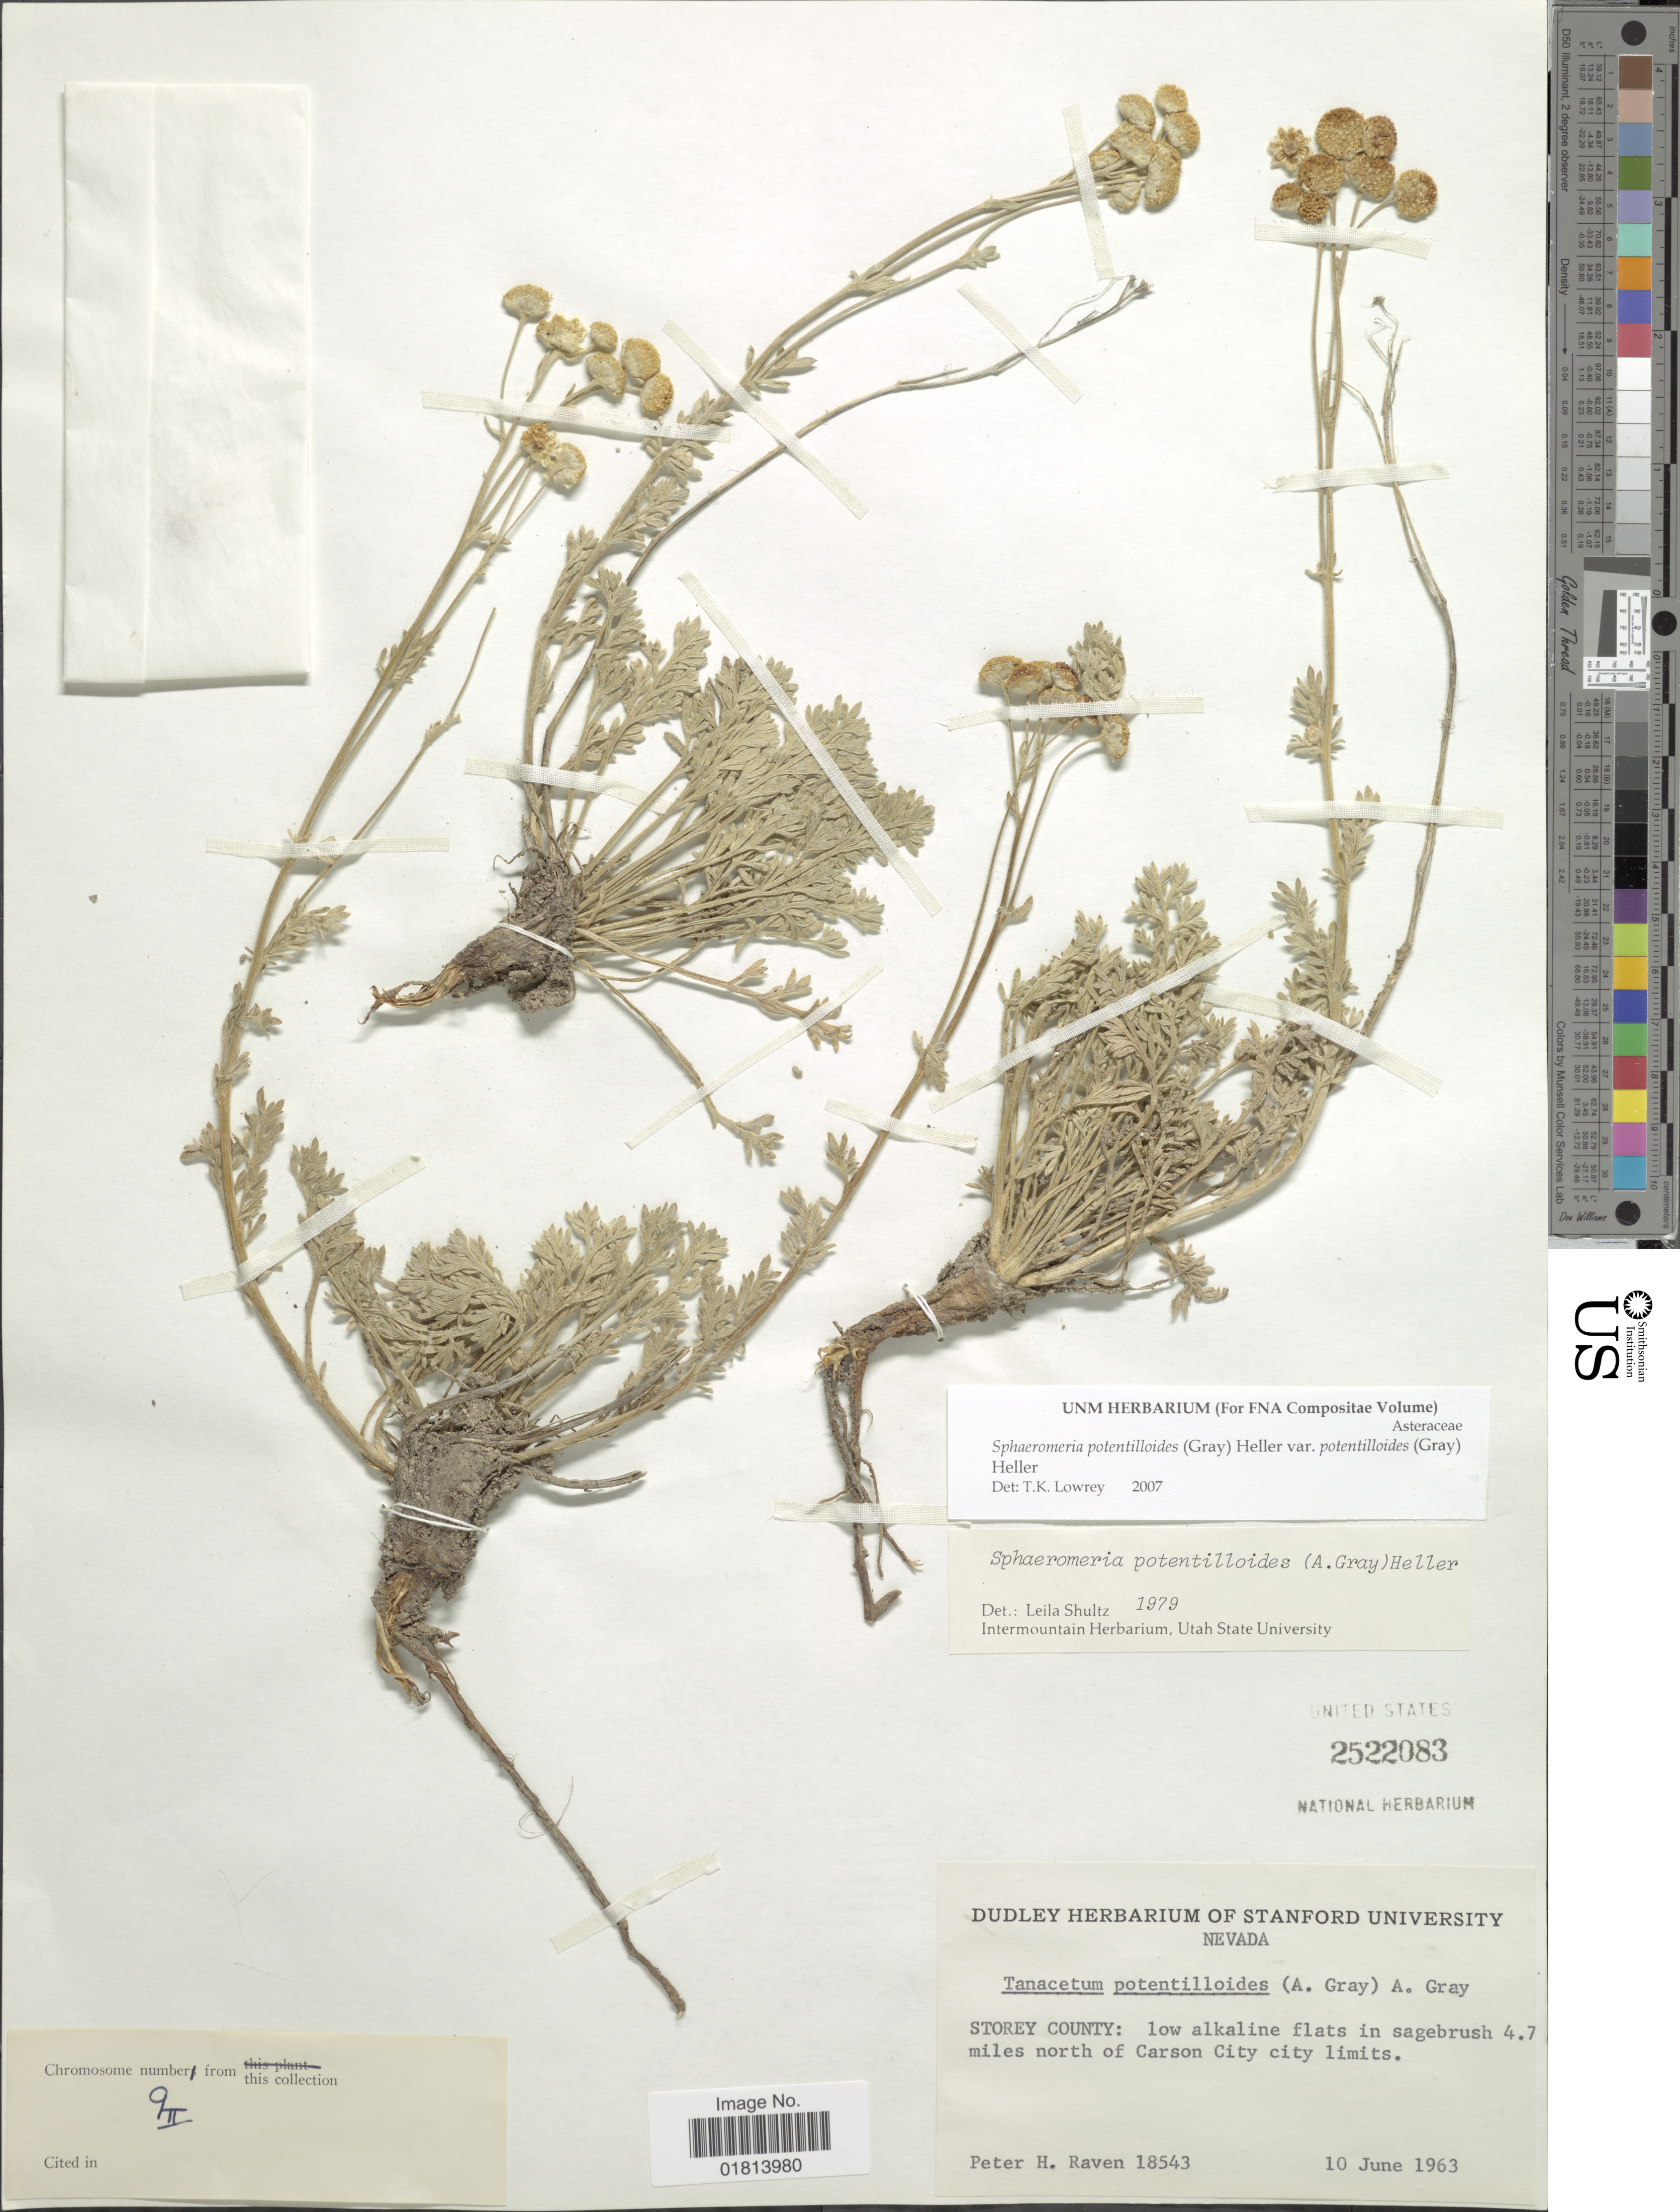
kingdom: Plantae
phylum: Tracheophyta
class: Magnoliopsida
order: Asterales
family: Asteraceae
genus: Sphaeromeria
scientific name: Sphaeromeria potentilloides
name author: (A. Gray) A. Heller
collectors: P. Raven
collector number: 18543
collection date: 1963-06-10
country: United States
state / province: Nevada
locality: Storey County: low alkaline flats in sagebrush 4.7 miles north of Carson City city limits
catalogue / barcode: US 2522083